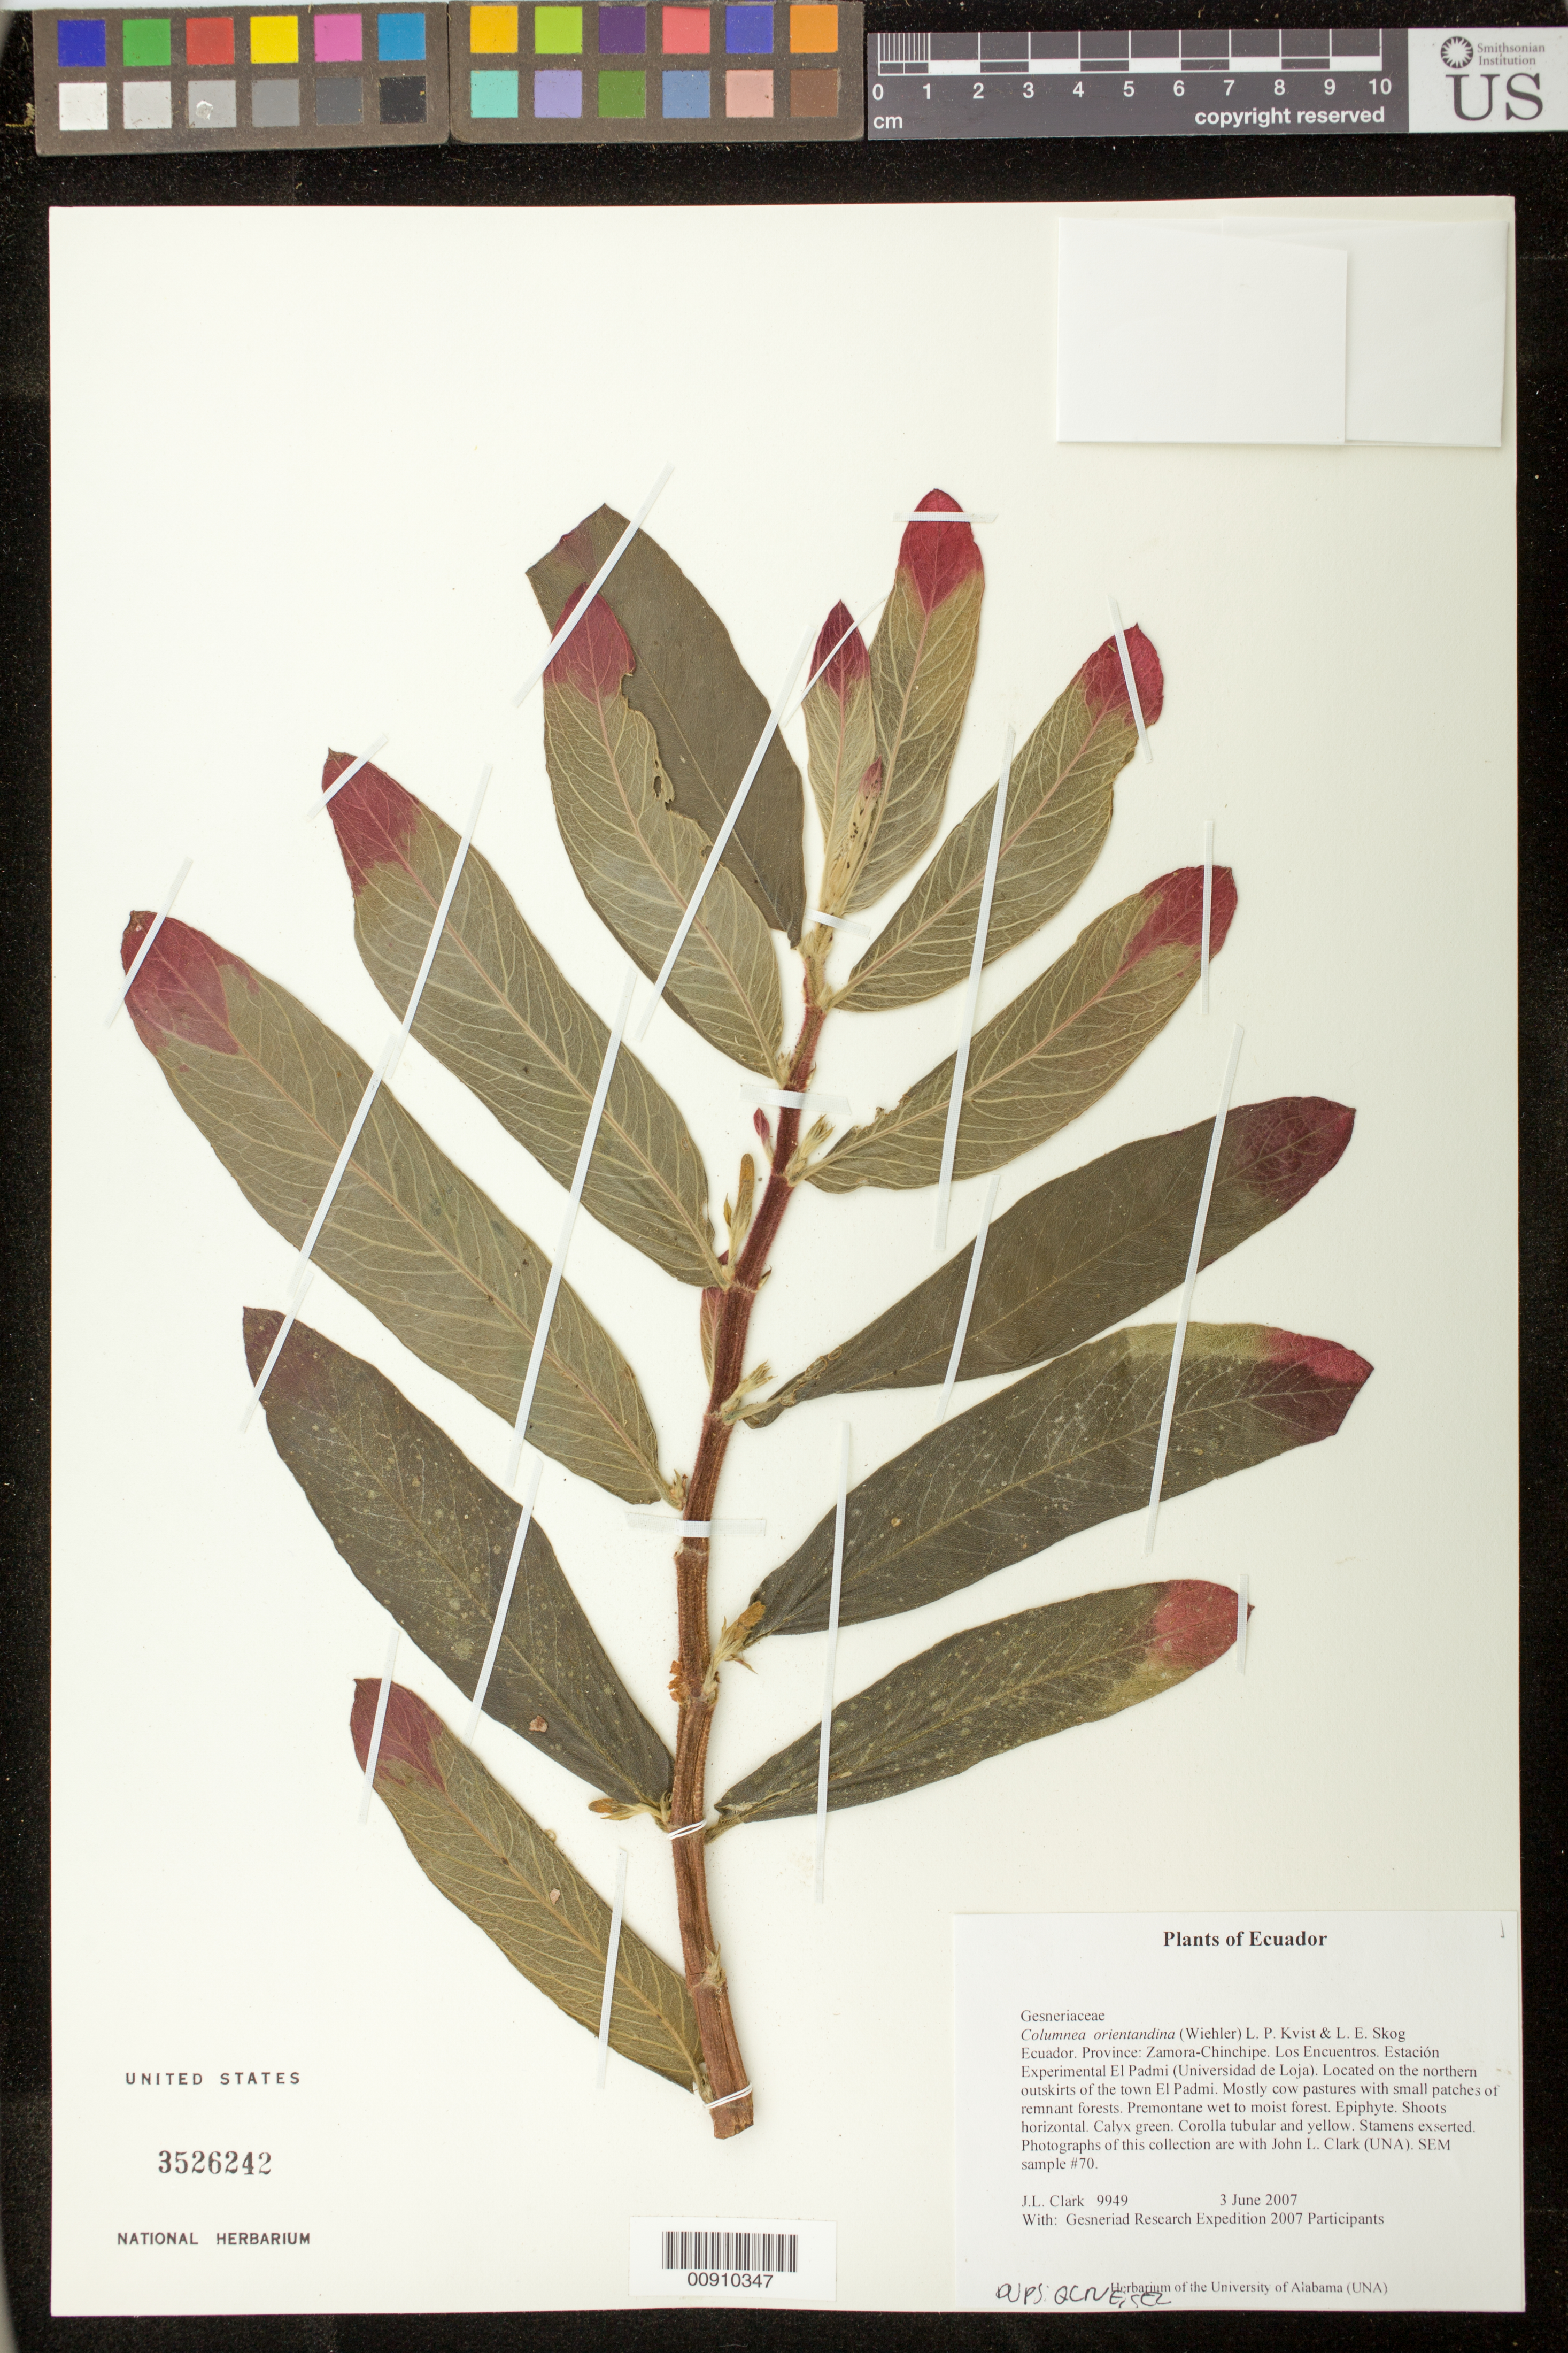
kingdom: Plantae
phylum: Tracheophyta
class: Magnoliopsida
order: Lamiales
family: Gesneriaceae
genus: Columnea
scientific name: Columnea orientandina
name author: (Wiehler) L.P. Kvist & L.E. Skog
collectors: J. L. Clark & Gesneriad Research Expedition 2007 Participants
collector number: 9949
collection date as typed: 03 Jun 2007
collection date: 2007-06-03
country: Ecuador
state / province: Zamora-Chinchipe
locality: Los Encuentros. Estación Experimental El Padmi (Universidad de Loja). Located on the northern outskirts of the town El Padmi. Mostly cow pastures with small patches of remnant forests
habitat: Premontane wet to moist forest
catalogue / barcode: US 3526242